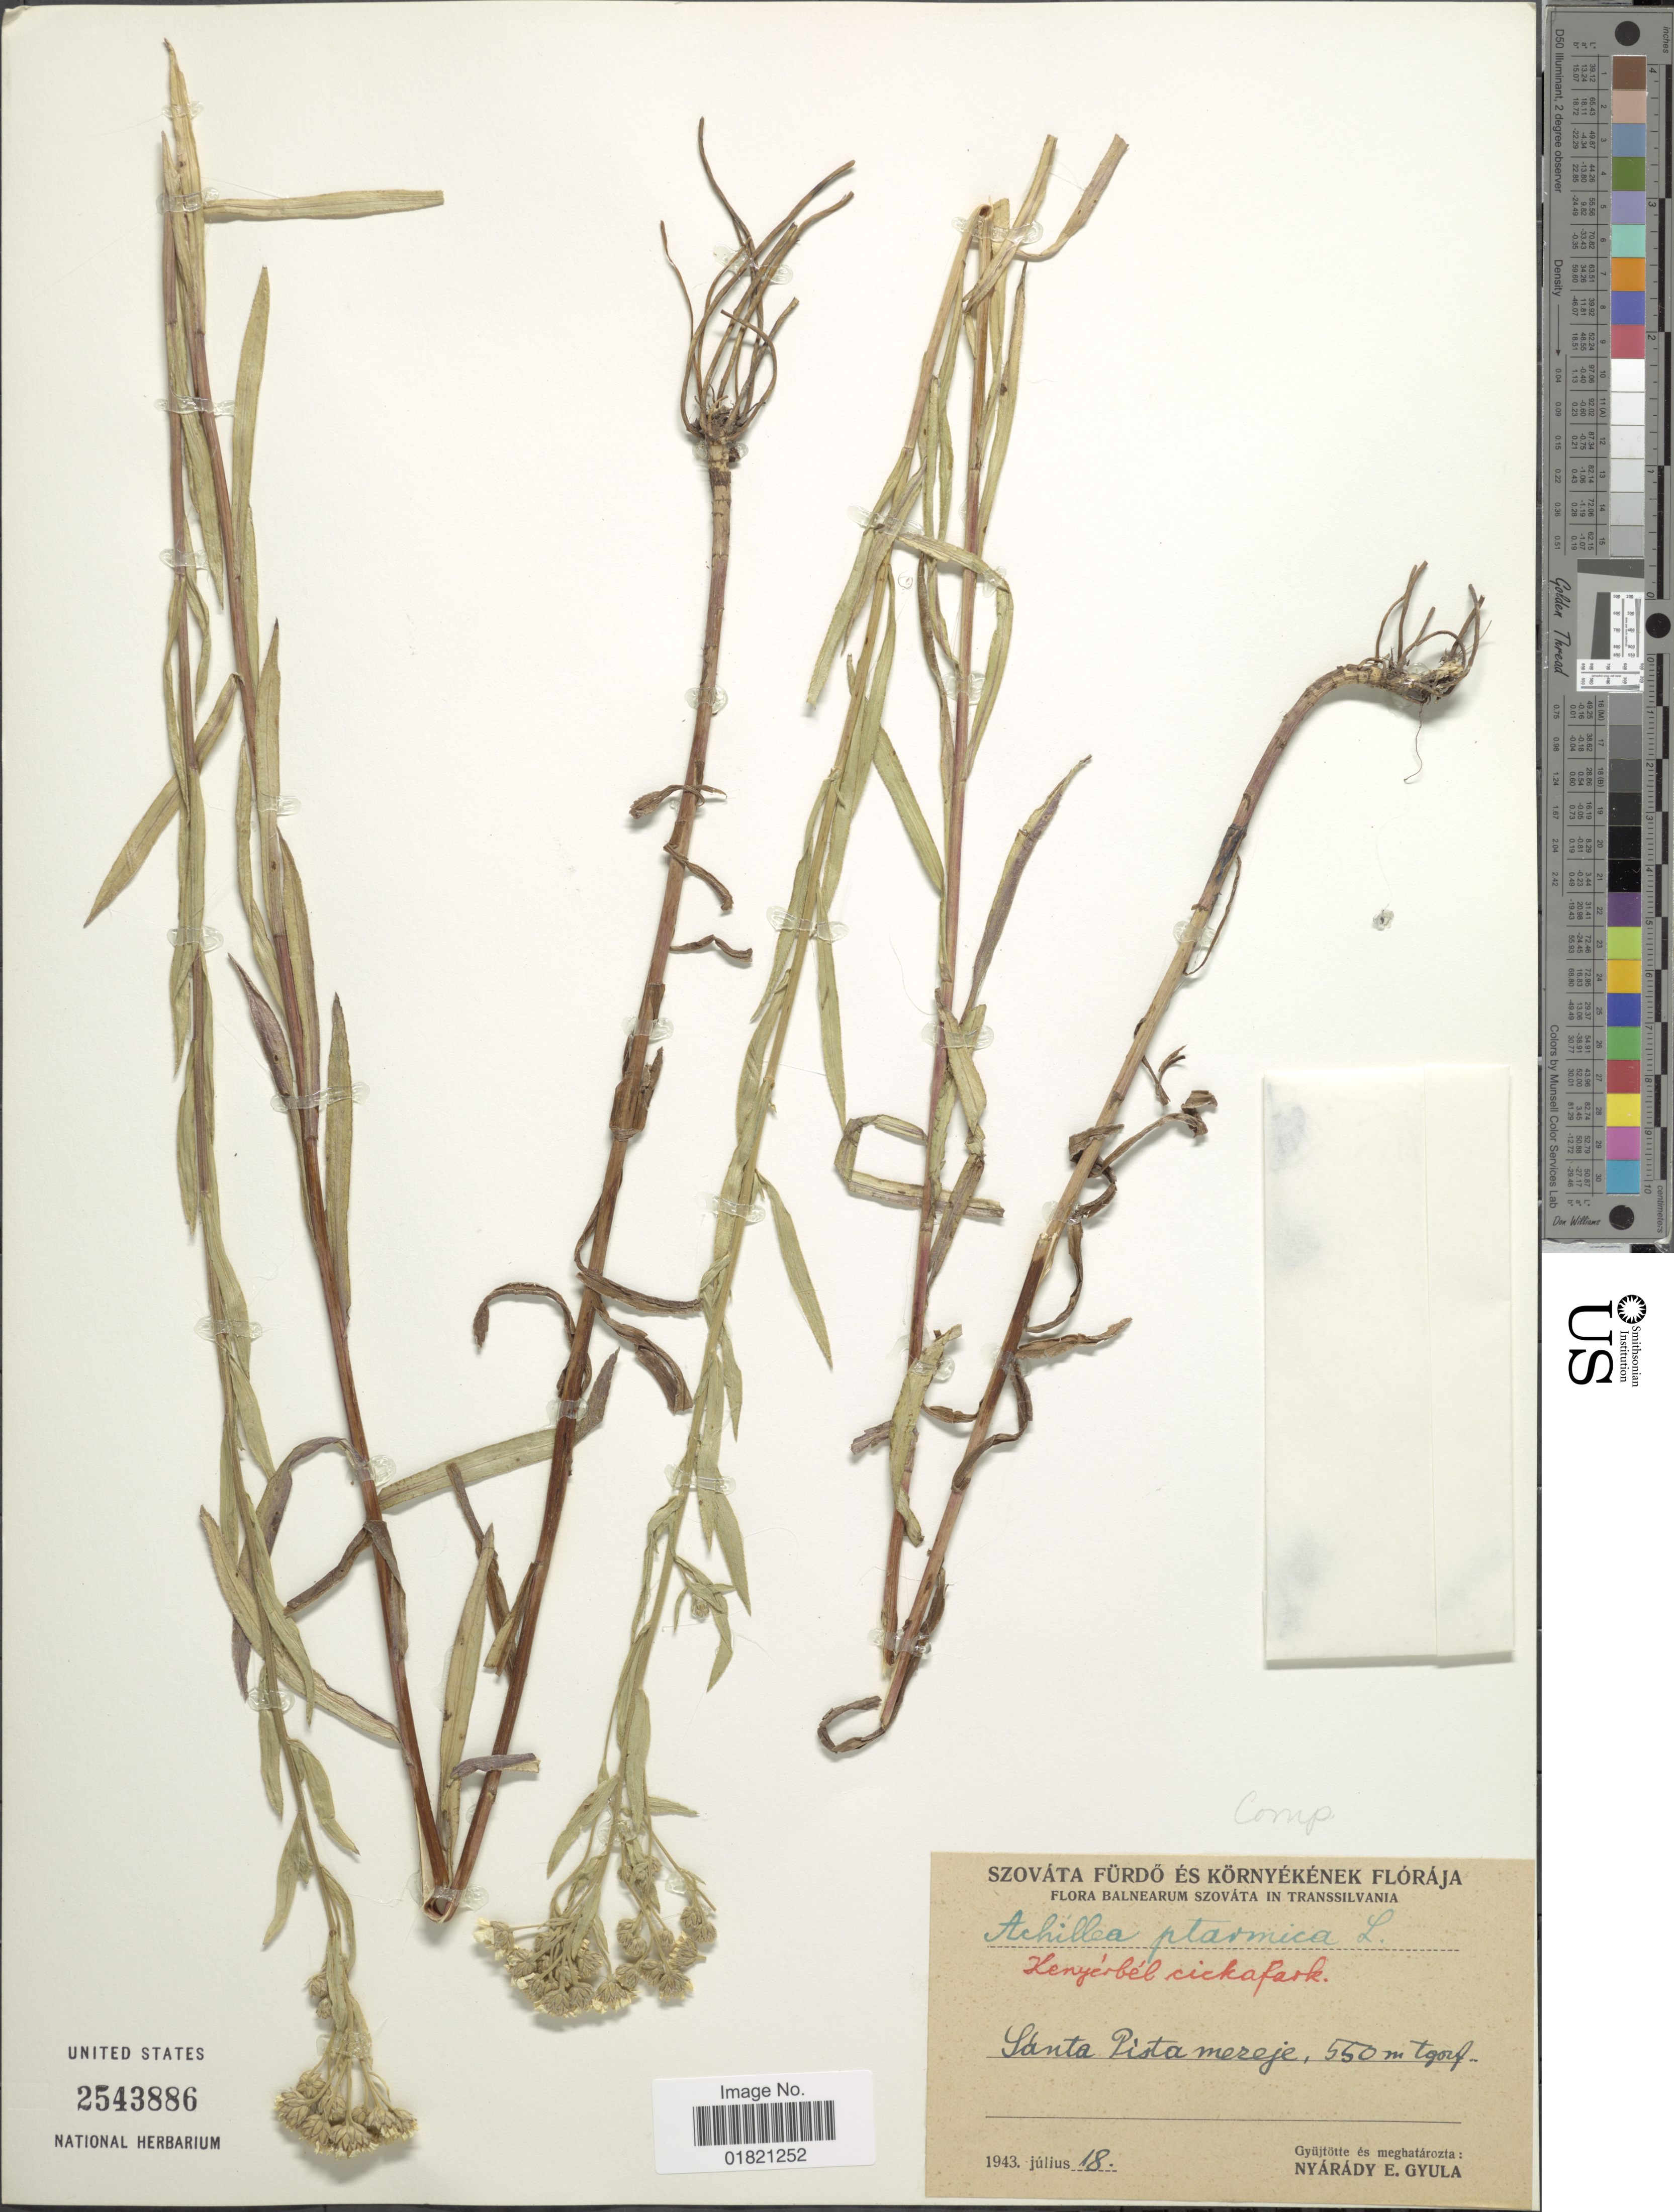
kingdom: Plantae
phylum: Tracheophyta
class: Magnoliopsida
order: Asterales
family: Asteraceae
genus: Achillea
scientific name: Achillea ptarmica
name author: L.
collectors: E. Nyárády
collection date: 1943-07-18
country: Romania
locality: Balnearum Szováta in Transsilvania. Sánta Písta mereje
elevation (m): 550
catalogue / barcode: US 2543886